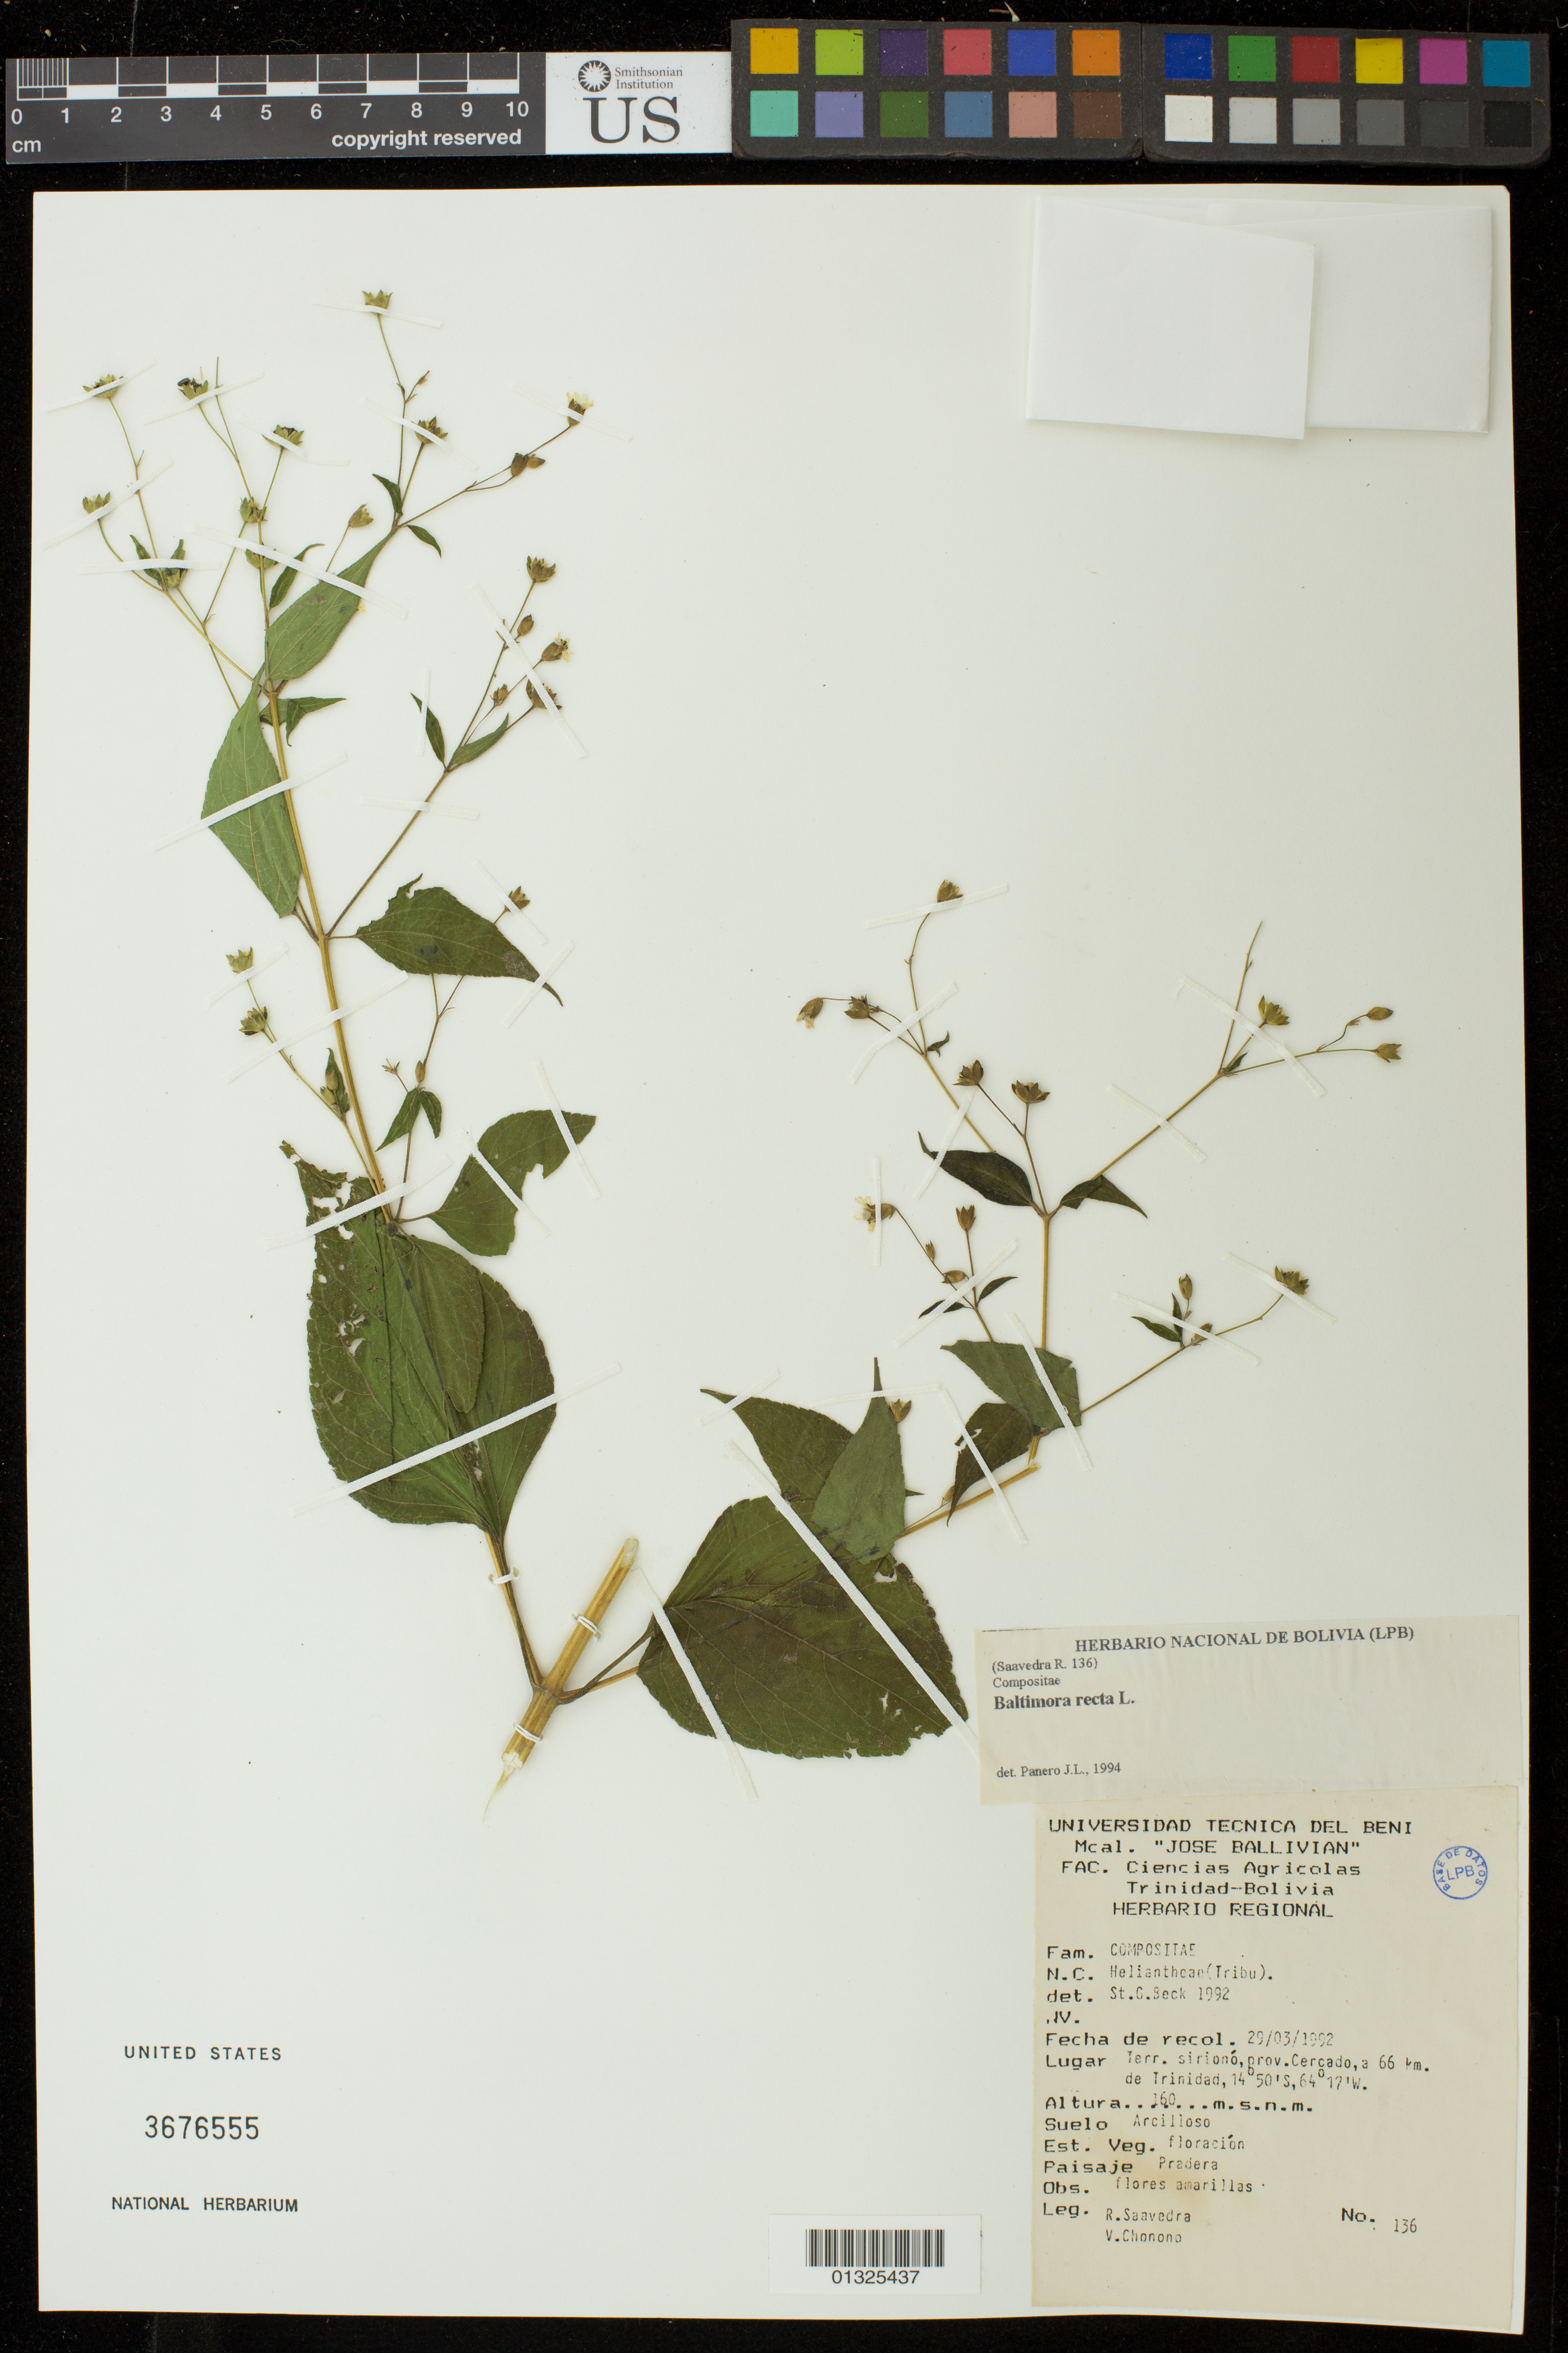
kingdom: Plantae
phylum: Tracheophyta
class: Magnoliopsida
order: Asterales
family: Asteraceae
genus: Baltimora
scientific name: Baltimora recta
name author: L.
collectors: R. Saavedra & V. Chonono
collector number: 136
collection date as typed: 29 March 1992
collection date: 1992-03-29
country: Bolivia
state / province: Beni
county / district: Cercado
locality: Terr. Siriono, a 66 km de Trinidad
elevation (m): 160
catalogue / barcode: US 3676555